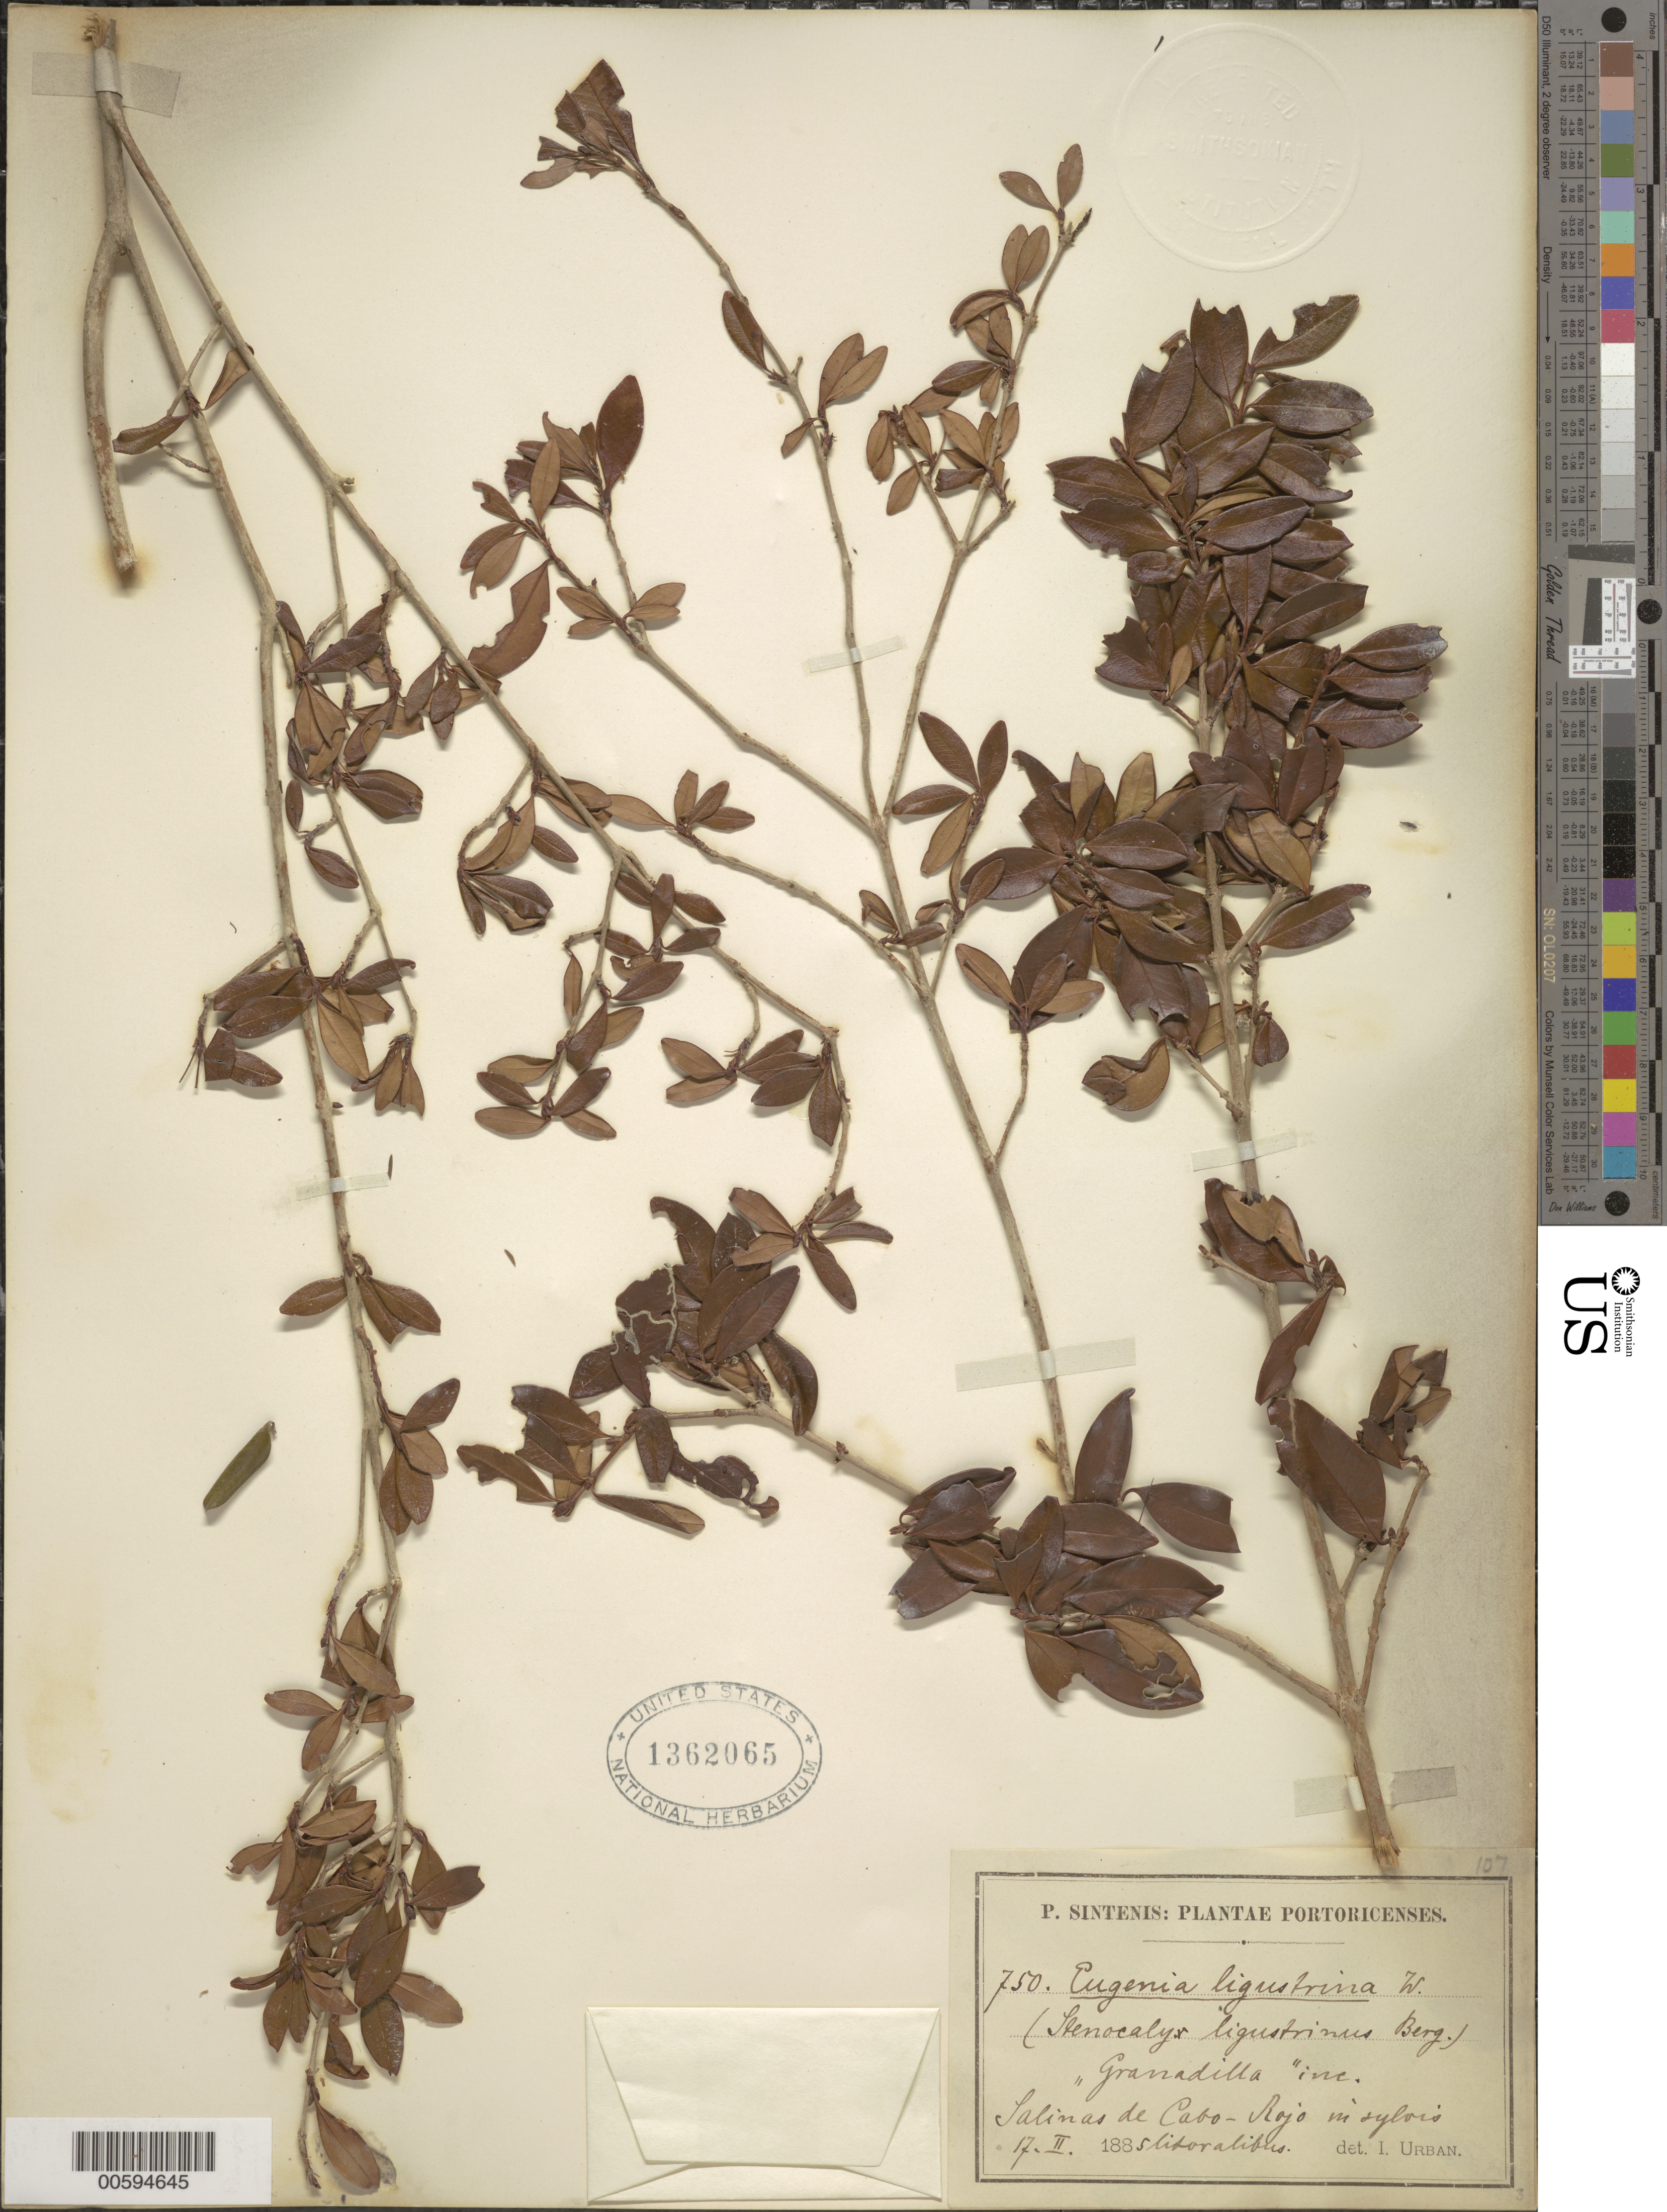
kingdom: Plantae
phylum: Tracheophyta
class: Magnoliopsida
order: Myrtales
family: Myrtaceae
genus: Eugenia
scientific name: Eugenia ligustrina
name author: (Sw.) Willd.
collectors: P. Sintenis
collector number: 750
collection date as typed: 17 Feb 1885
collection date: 1885-02-17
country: Puerto Rico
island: Greater Antilles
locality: Salinas de Cabo-Rojo, in sylvis litoralibus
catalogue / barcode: US 1362065